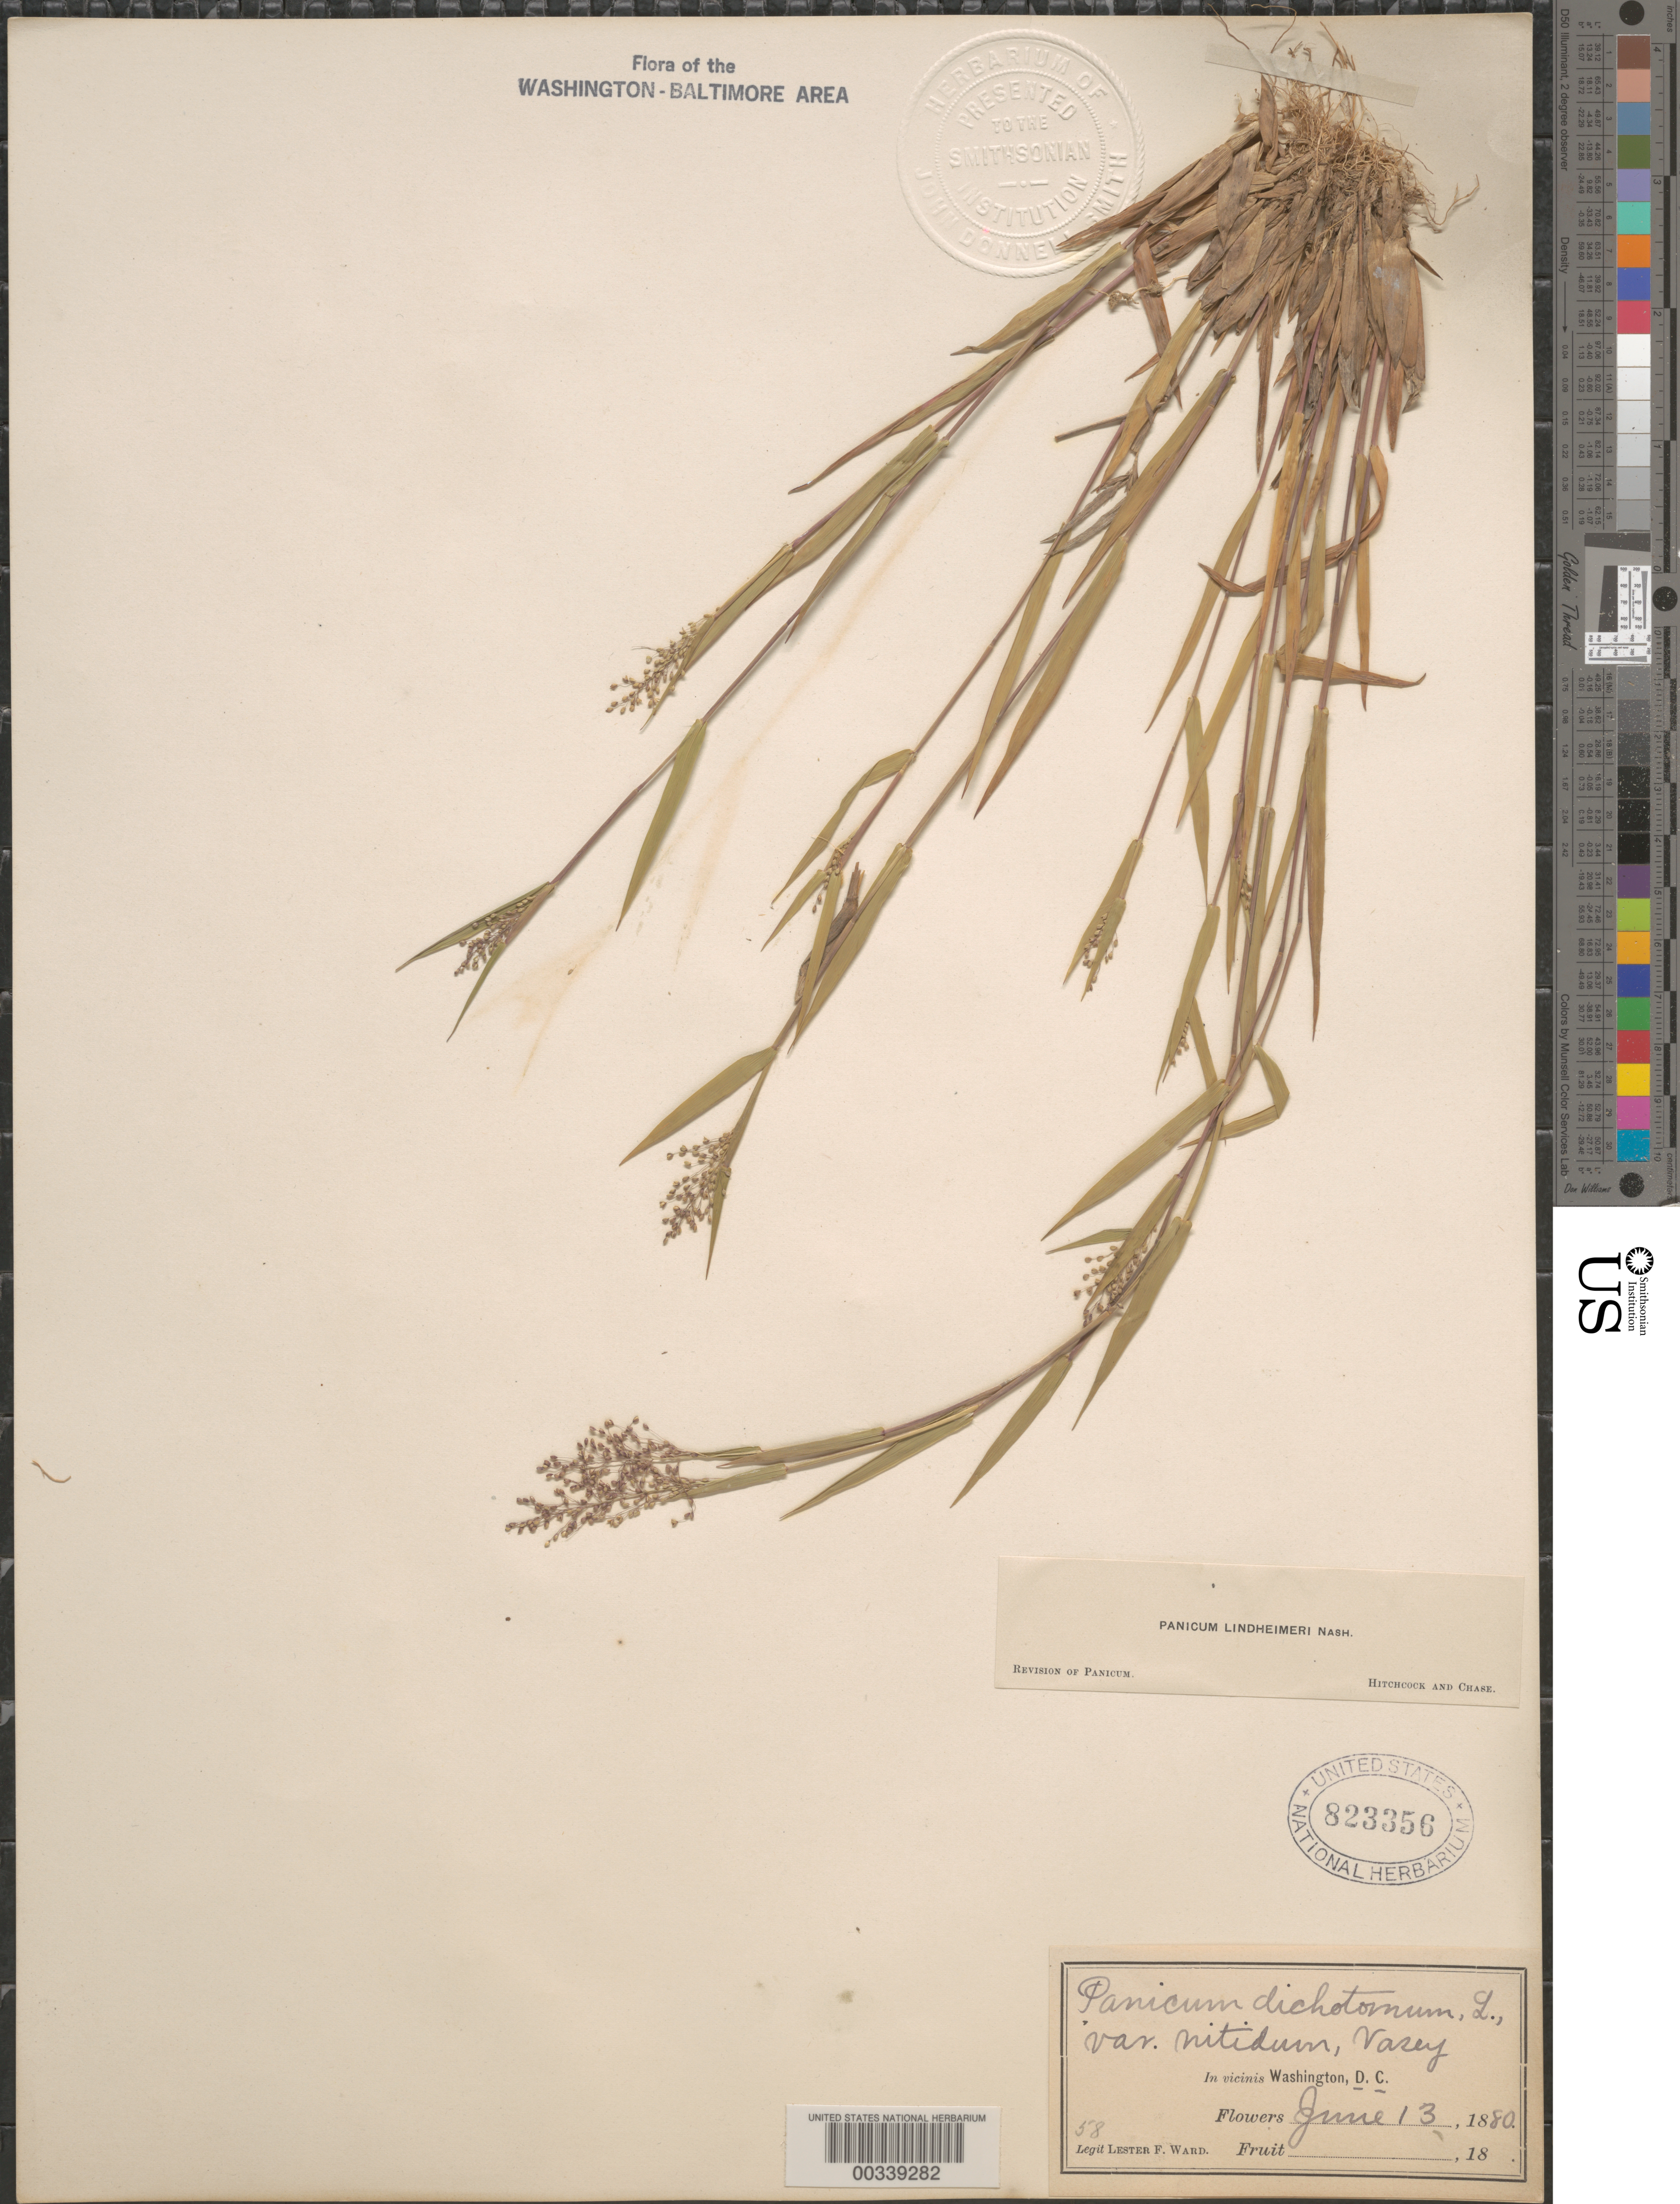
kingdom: Plantae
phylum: Tracheophyta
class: Liliopsida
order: Poales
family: Poaceae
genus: Dichanthelium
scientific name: Dichanthelium acuminatum var. lindheimeri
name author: (Nash) Gould & C.A. Clark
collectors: L. F. Ward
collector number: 58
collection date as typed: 13 Jun 1880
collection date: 1880-06-13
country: United States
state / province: District of Columbia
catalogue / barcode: US 823356